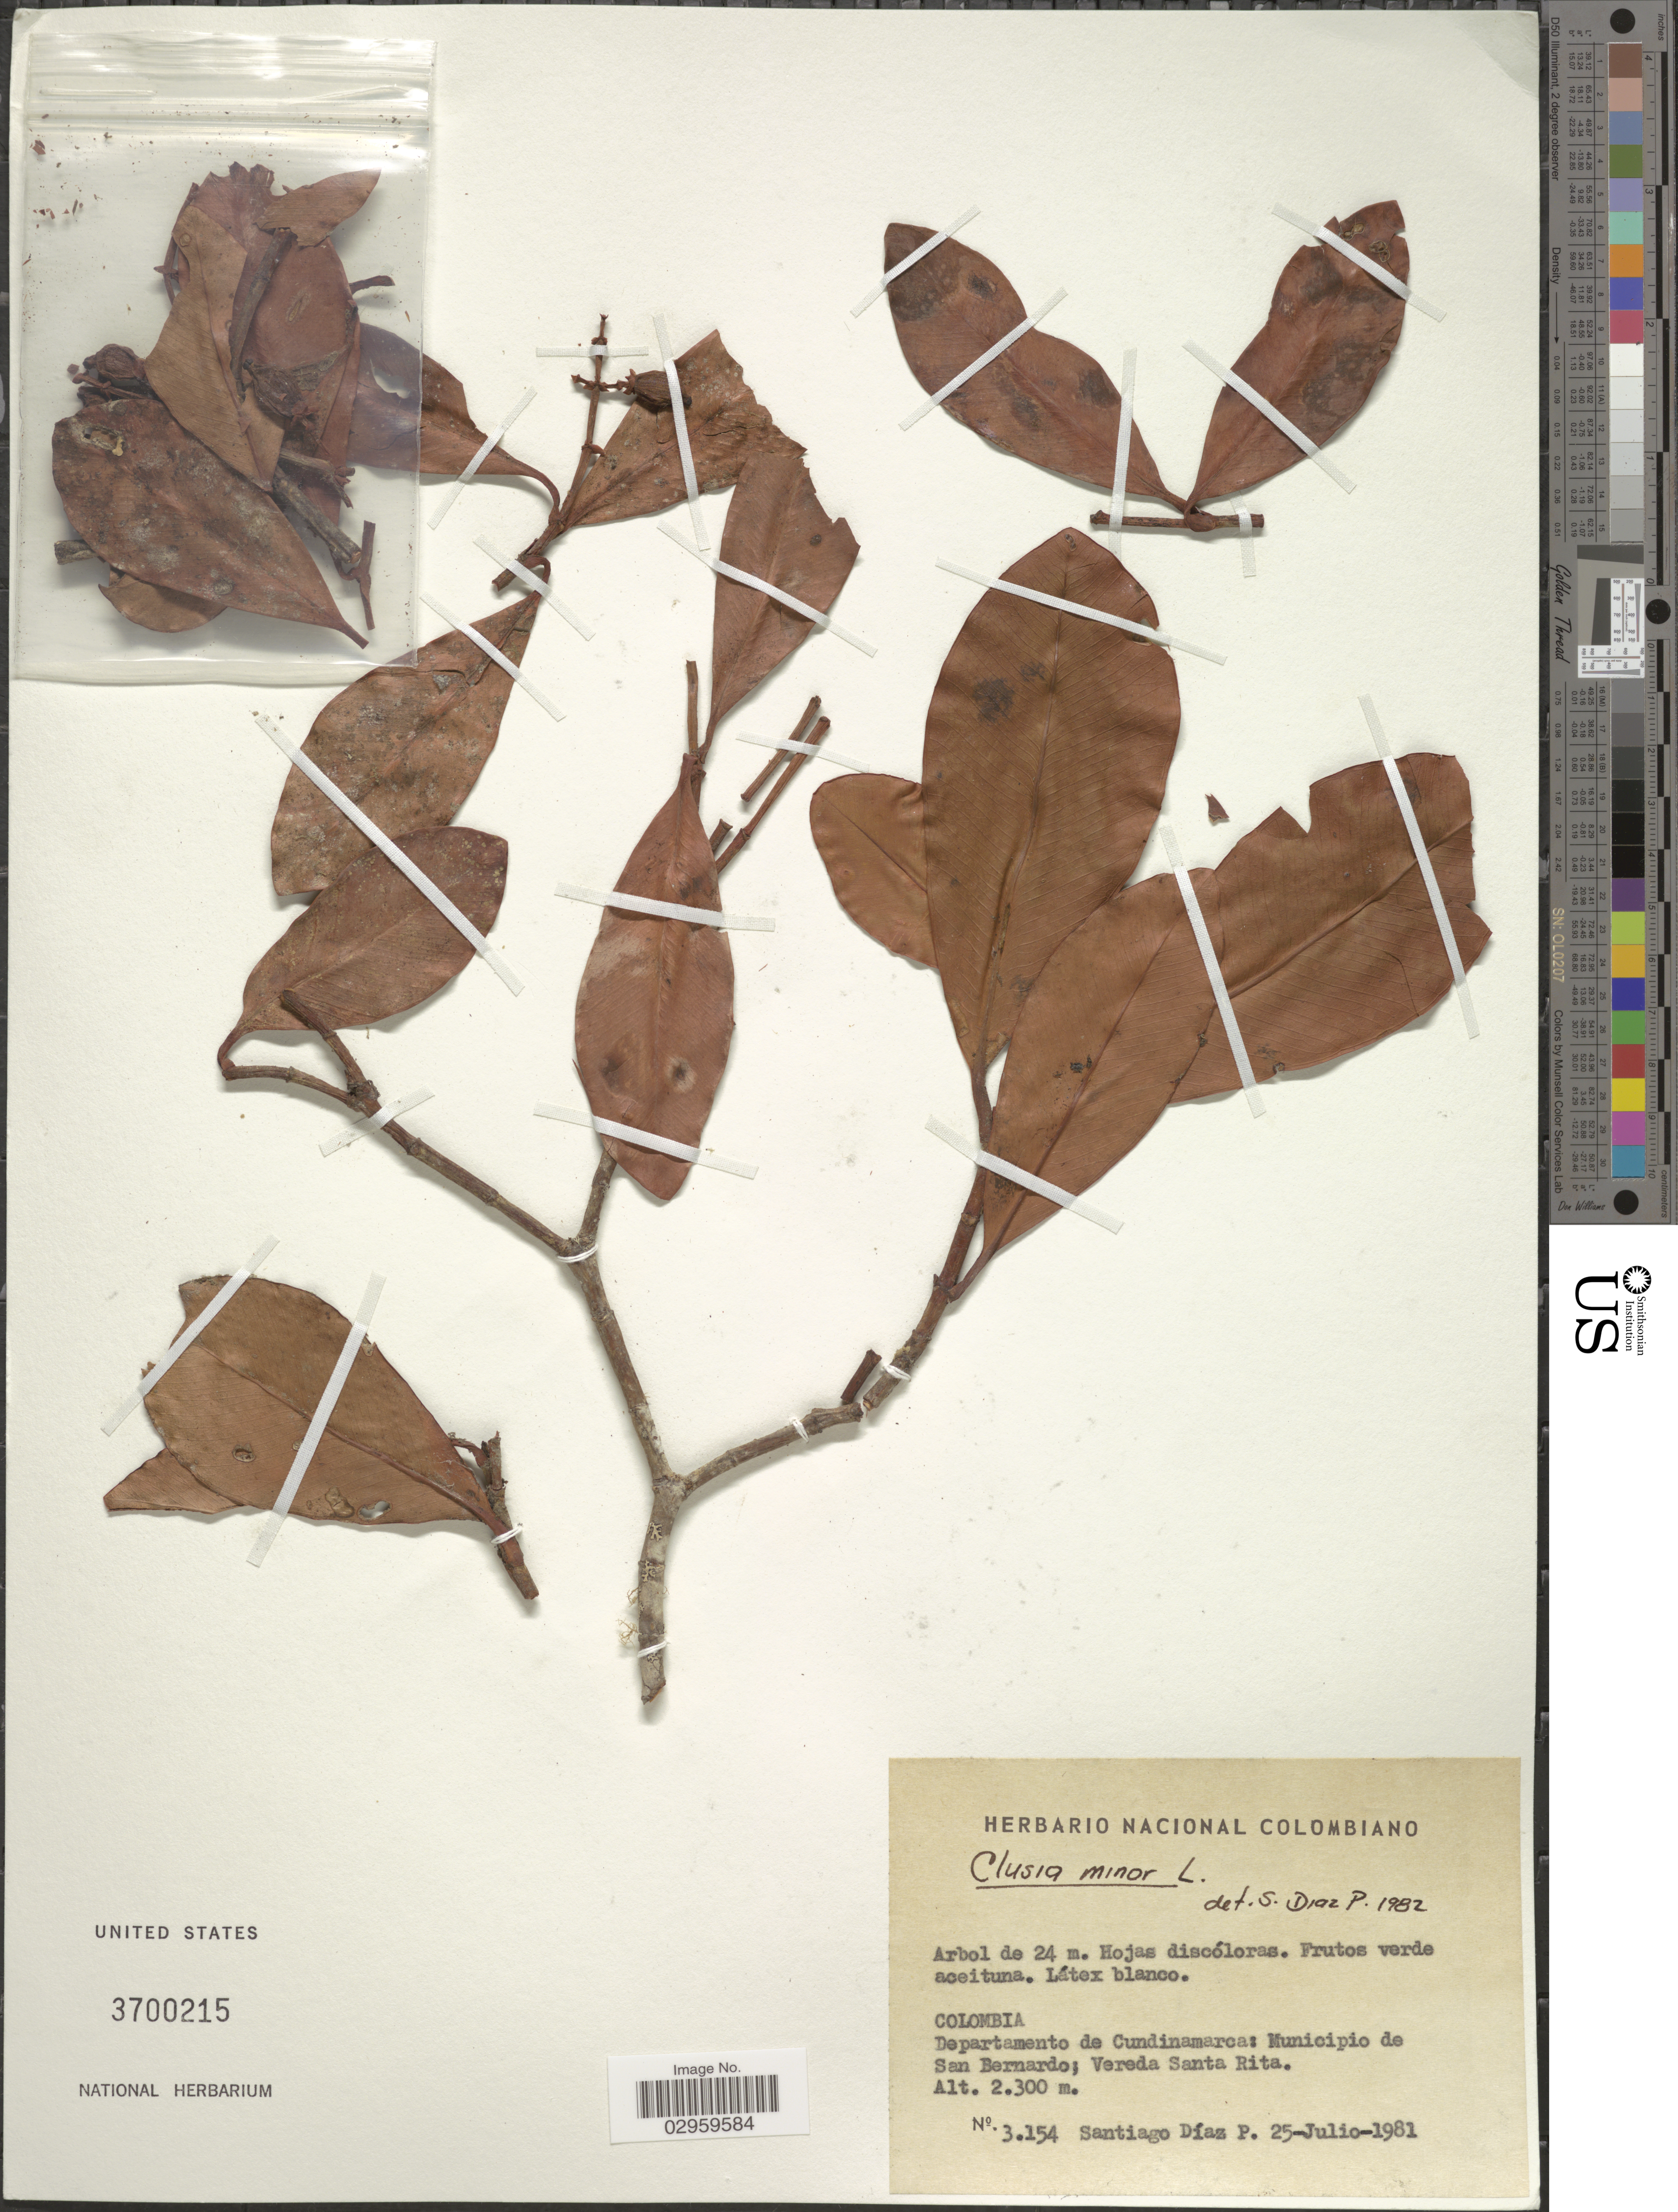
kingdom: Plantae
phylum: Tracheophyta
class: Magnoliopsida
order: Malpighiales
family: Clusiaceae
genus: Clusia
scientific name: Clusia minor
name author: L.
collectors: S. Diaz P.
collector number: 3154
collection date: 1981-07-25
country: Colombia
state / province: Cundinamarca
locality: Departamento de Cundinamarca: Municipio de San Bernardo; Vereda Santa Rita.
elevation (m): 2300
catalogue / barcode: US 3700215